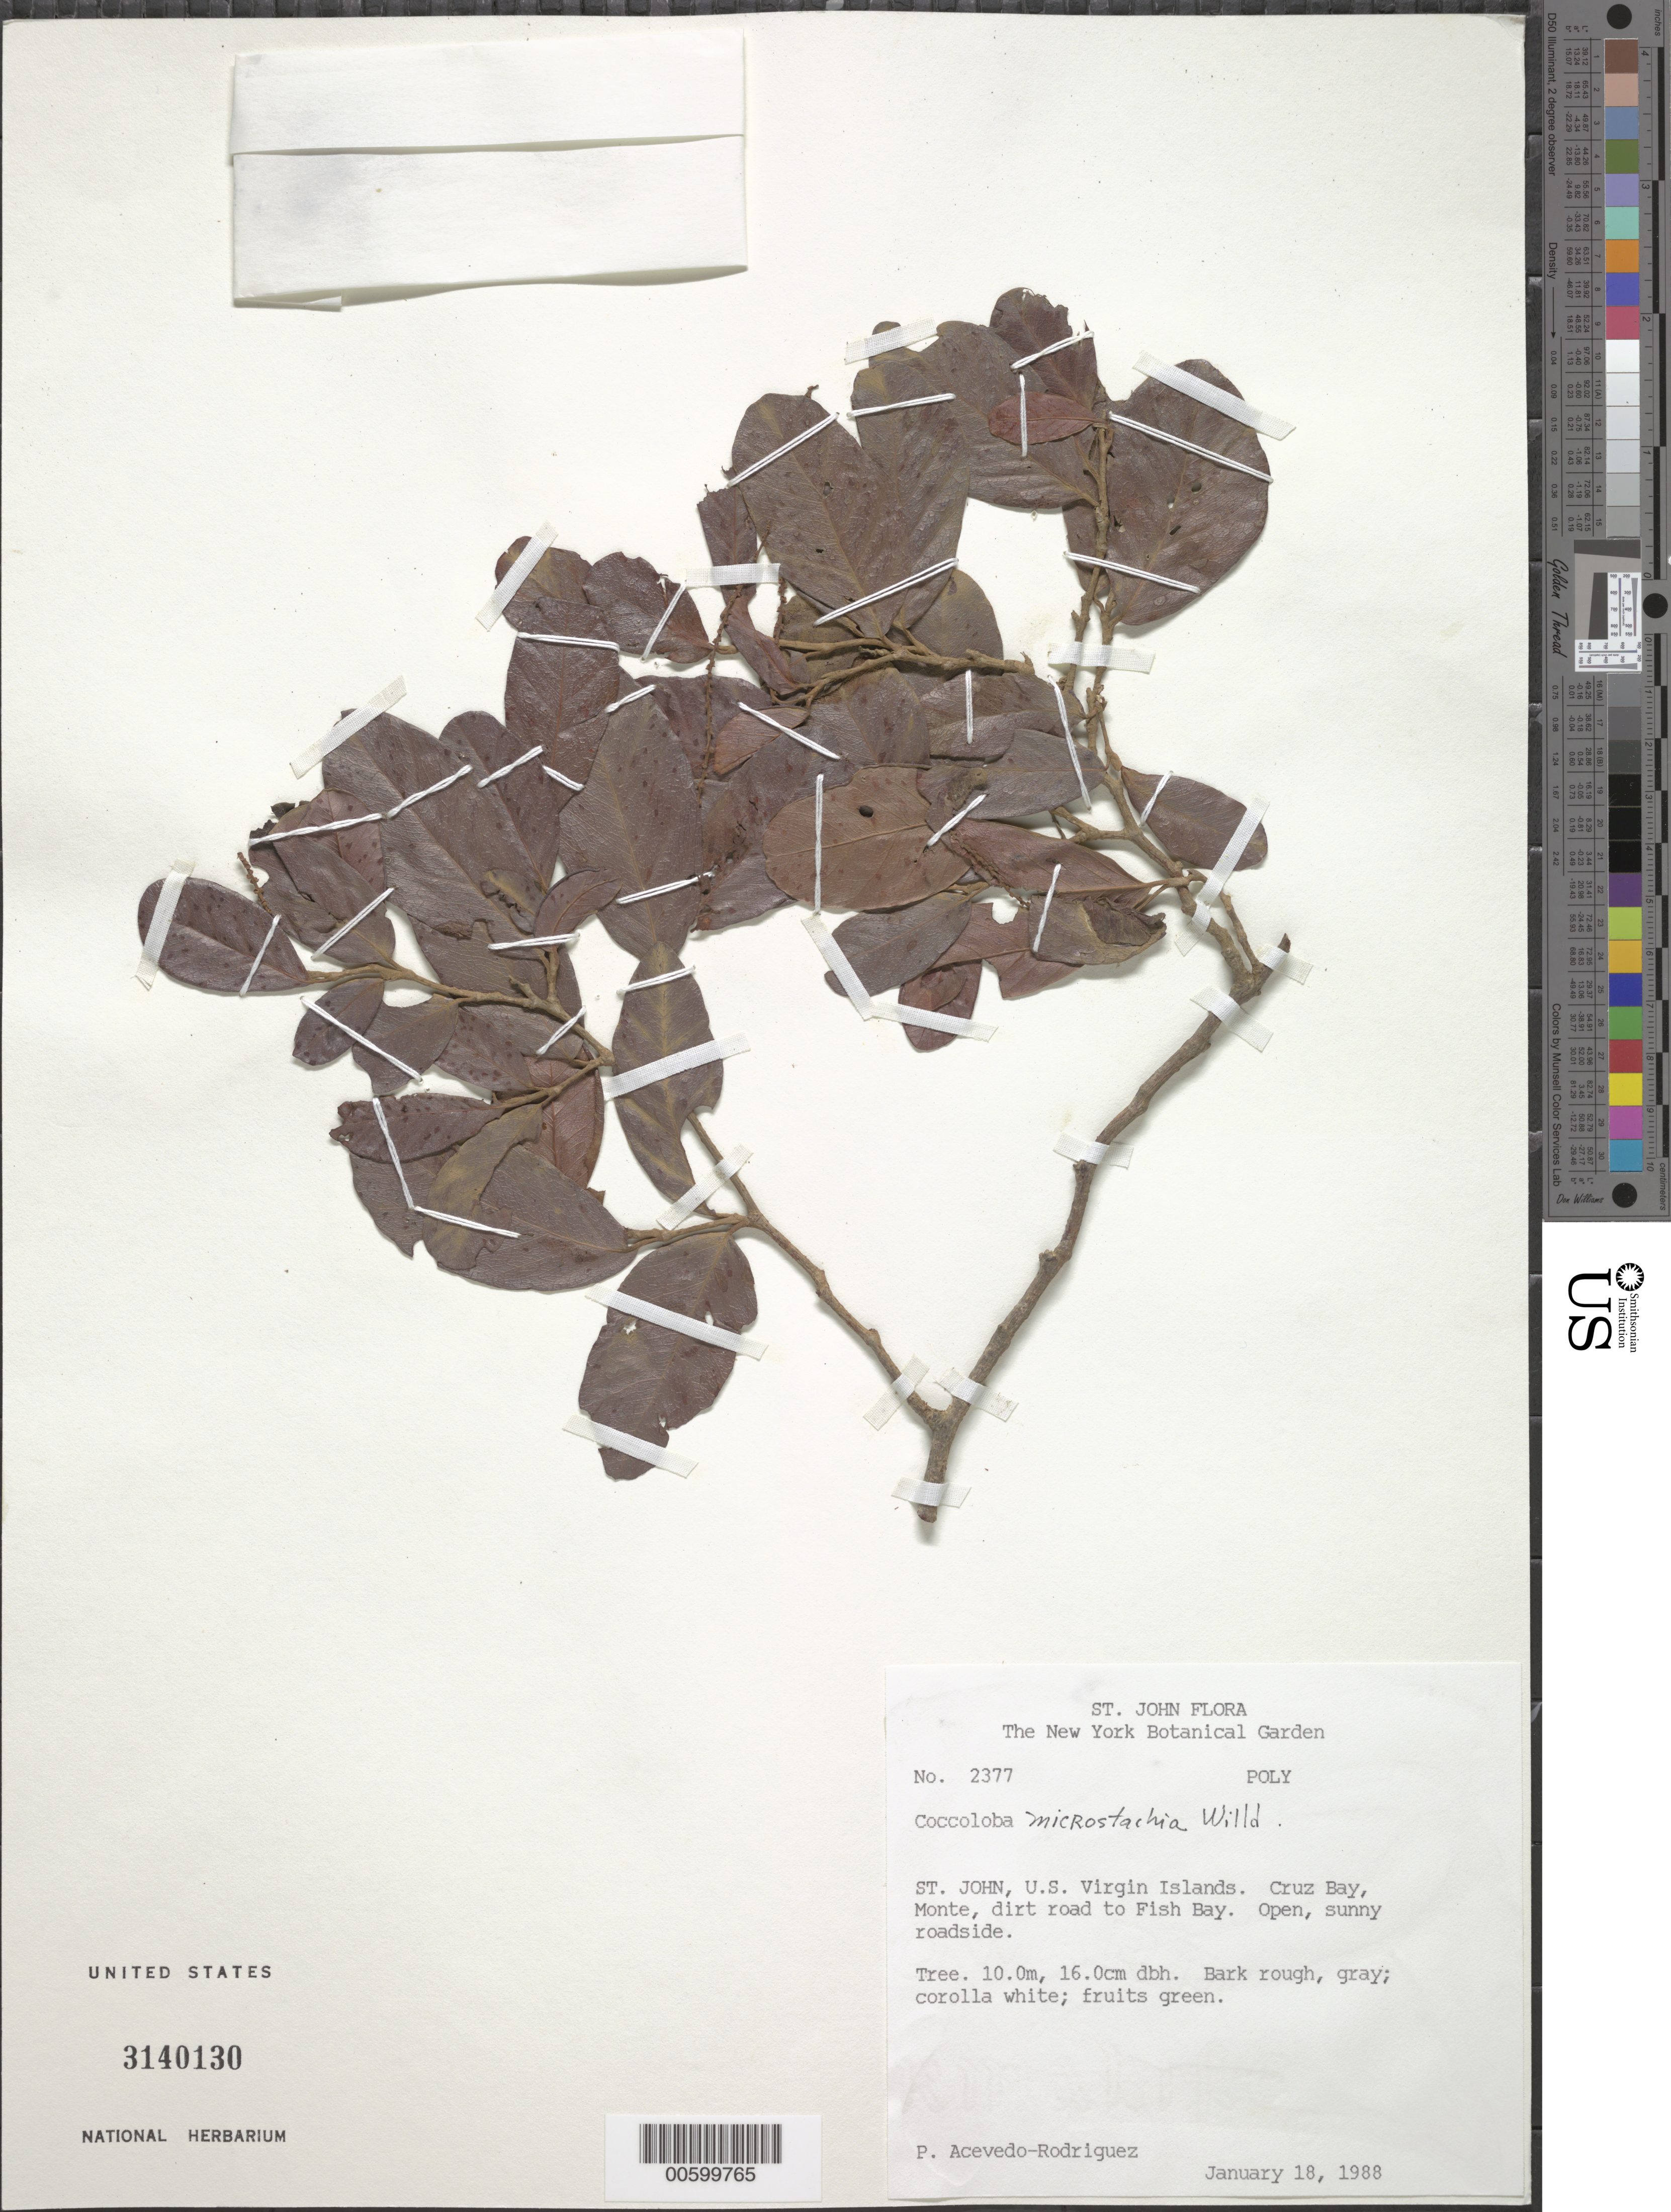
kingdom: Plantae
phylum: Tracheophyta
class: Magnoliopsida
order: Caryophyllales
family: Polygonaceae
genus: Coccoloba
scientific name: Coccoloba microstachya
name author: Willd.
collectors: P. Acevedo-Rodr.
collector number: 2377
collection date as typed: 18 Jan 1988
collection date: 1988-01-18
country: U.S. Virgin Islands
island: St. John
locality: Cruz Bay Quarter; Monte, dirt road to Fish Bay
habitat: Open, sunny roadside.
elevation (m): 85